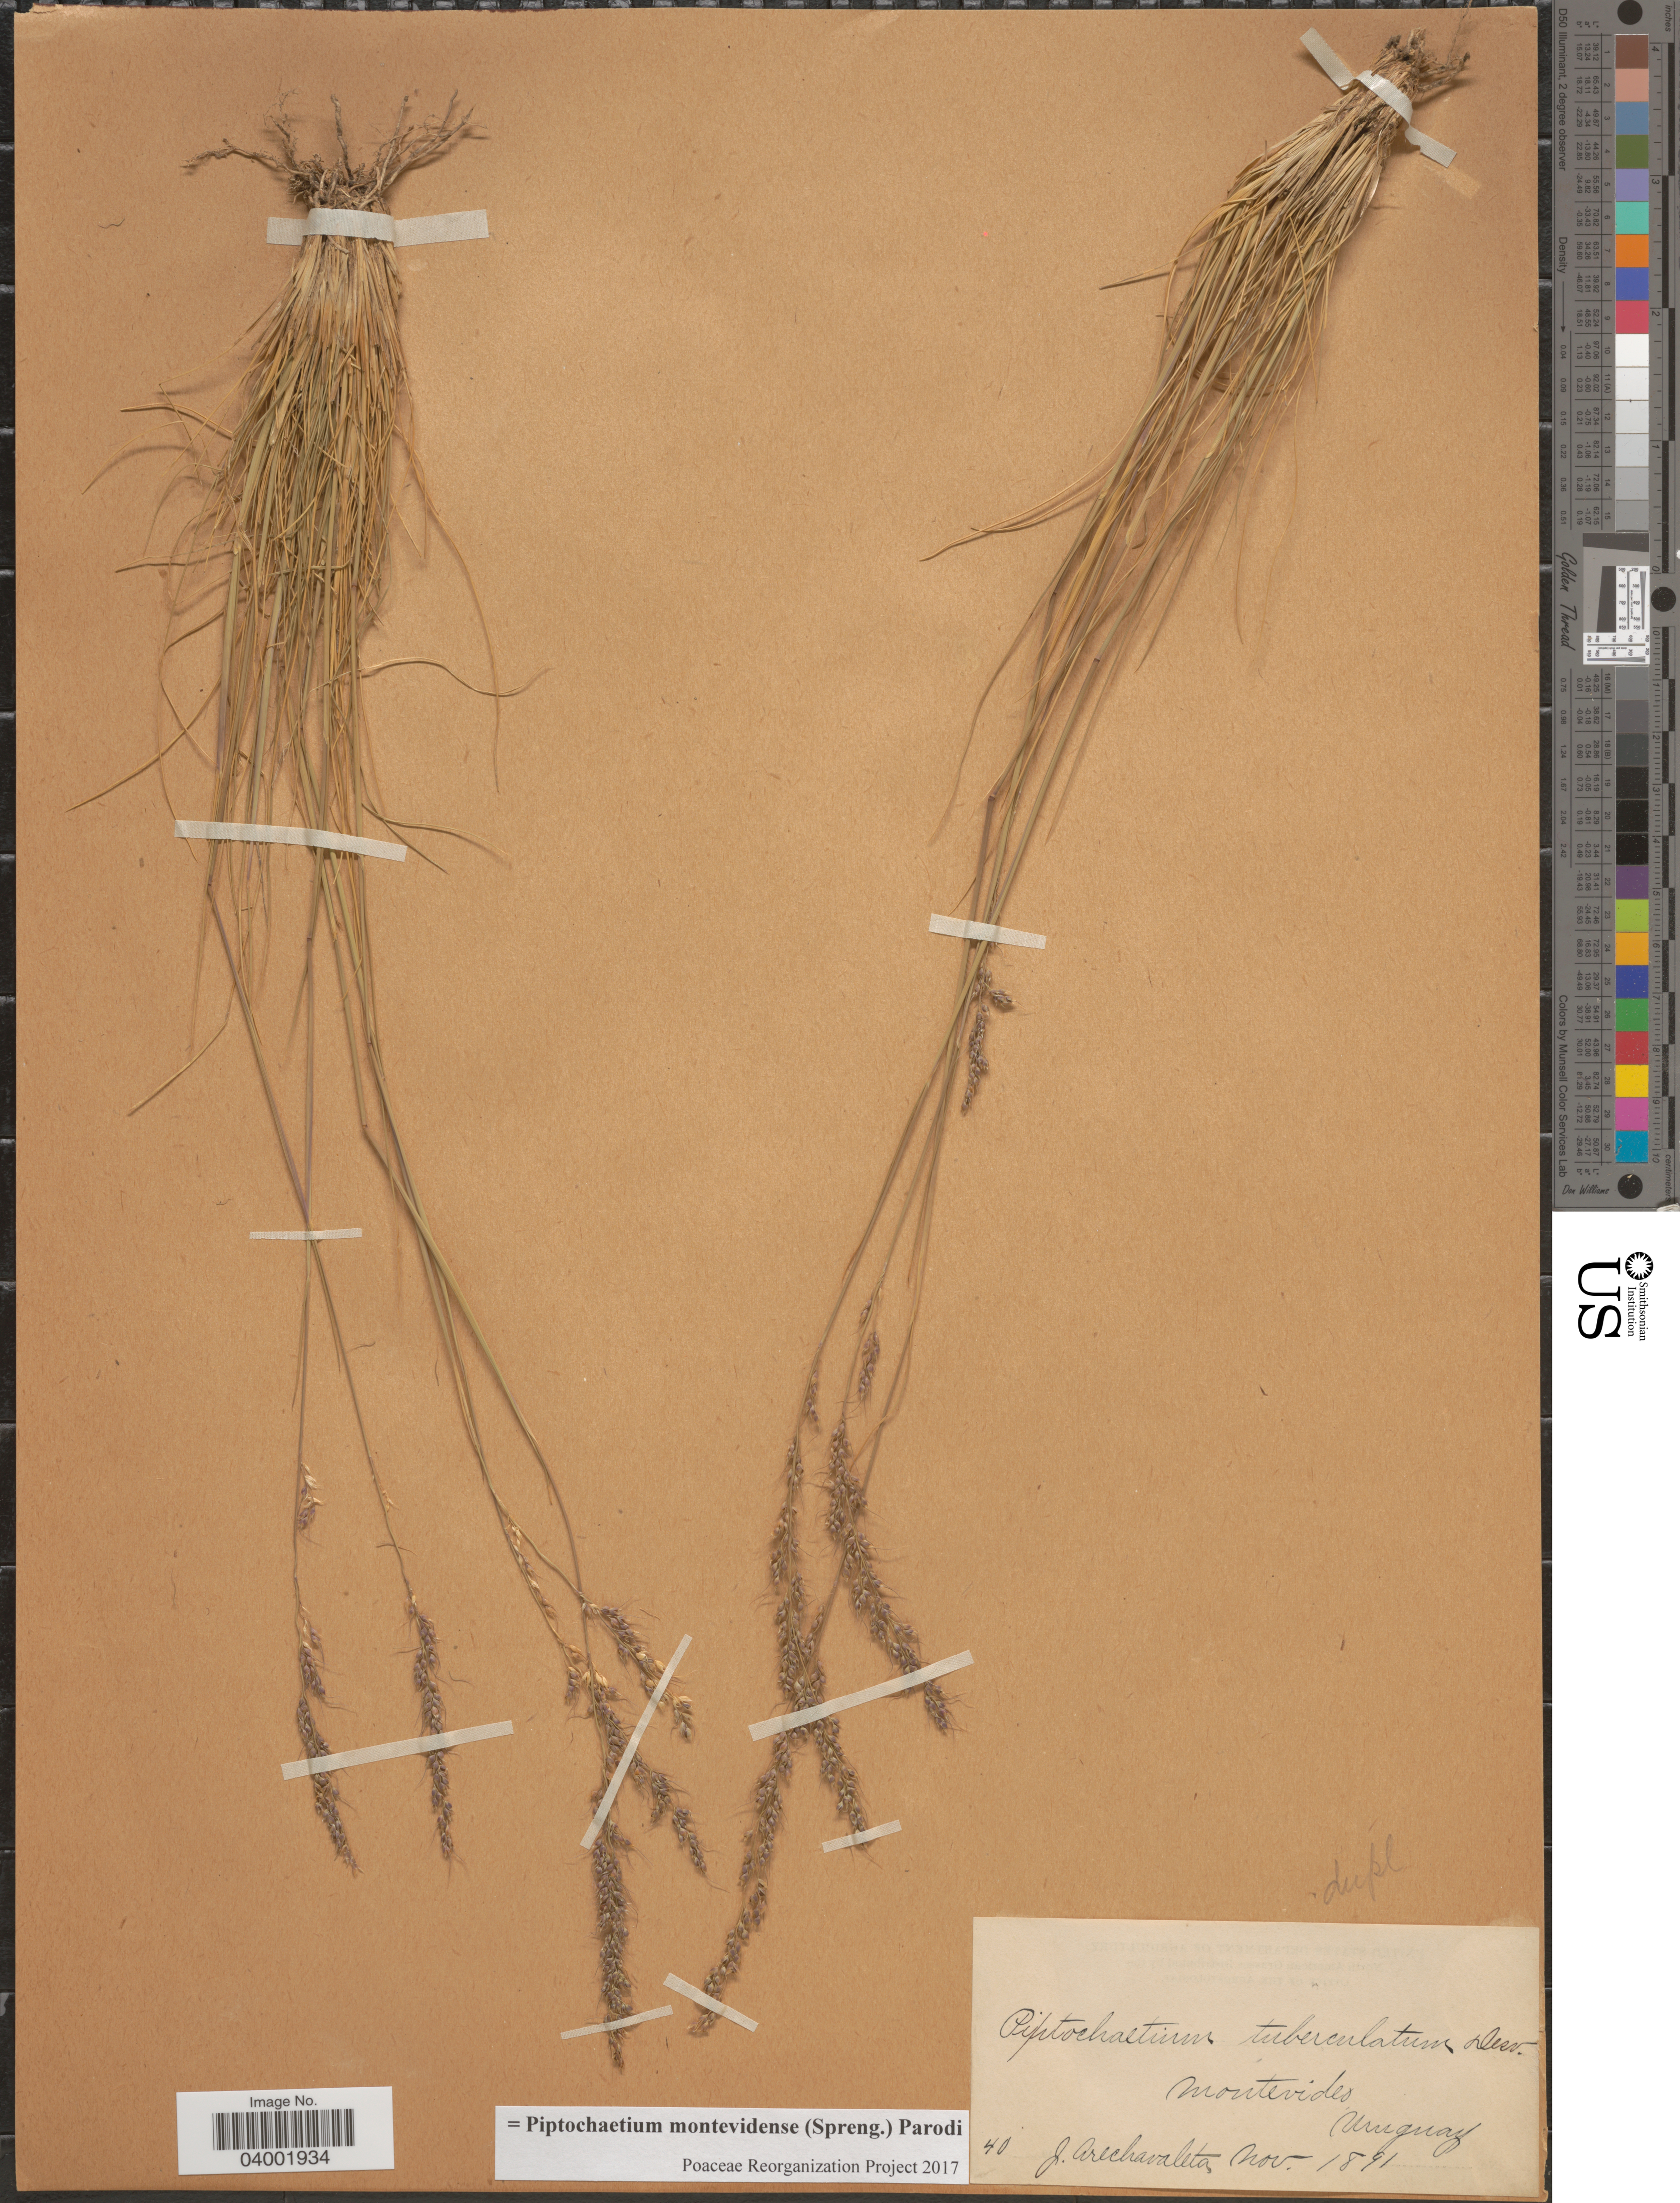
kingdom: Plantae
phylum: Tracheophyta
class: Liliopsida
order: Poales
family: Poaceae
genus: Piptochaetium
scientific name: Piptochaetium montevidense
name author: (Spreng.) Parodi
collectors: J. Arechavaleta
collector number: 40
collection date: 1891-11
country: Uruguay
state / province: Montevideo